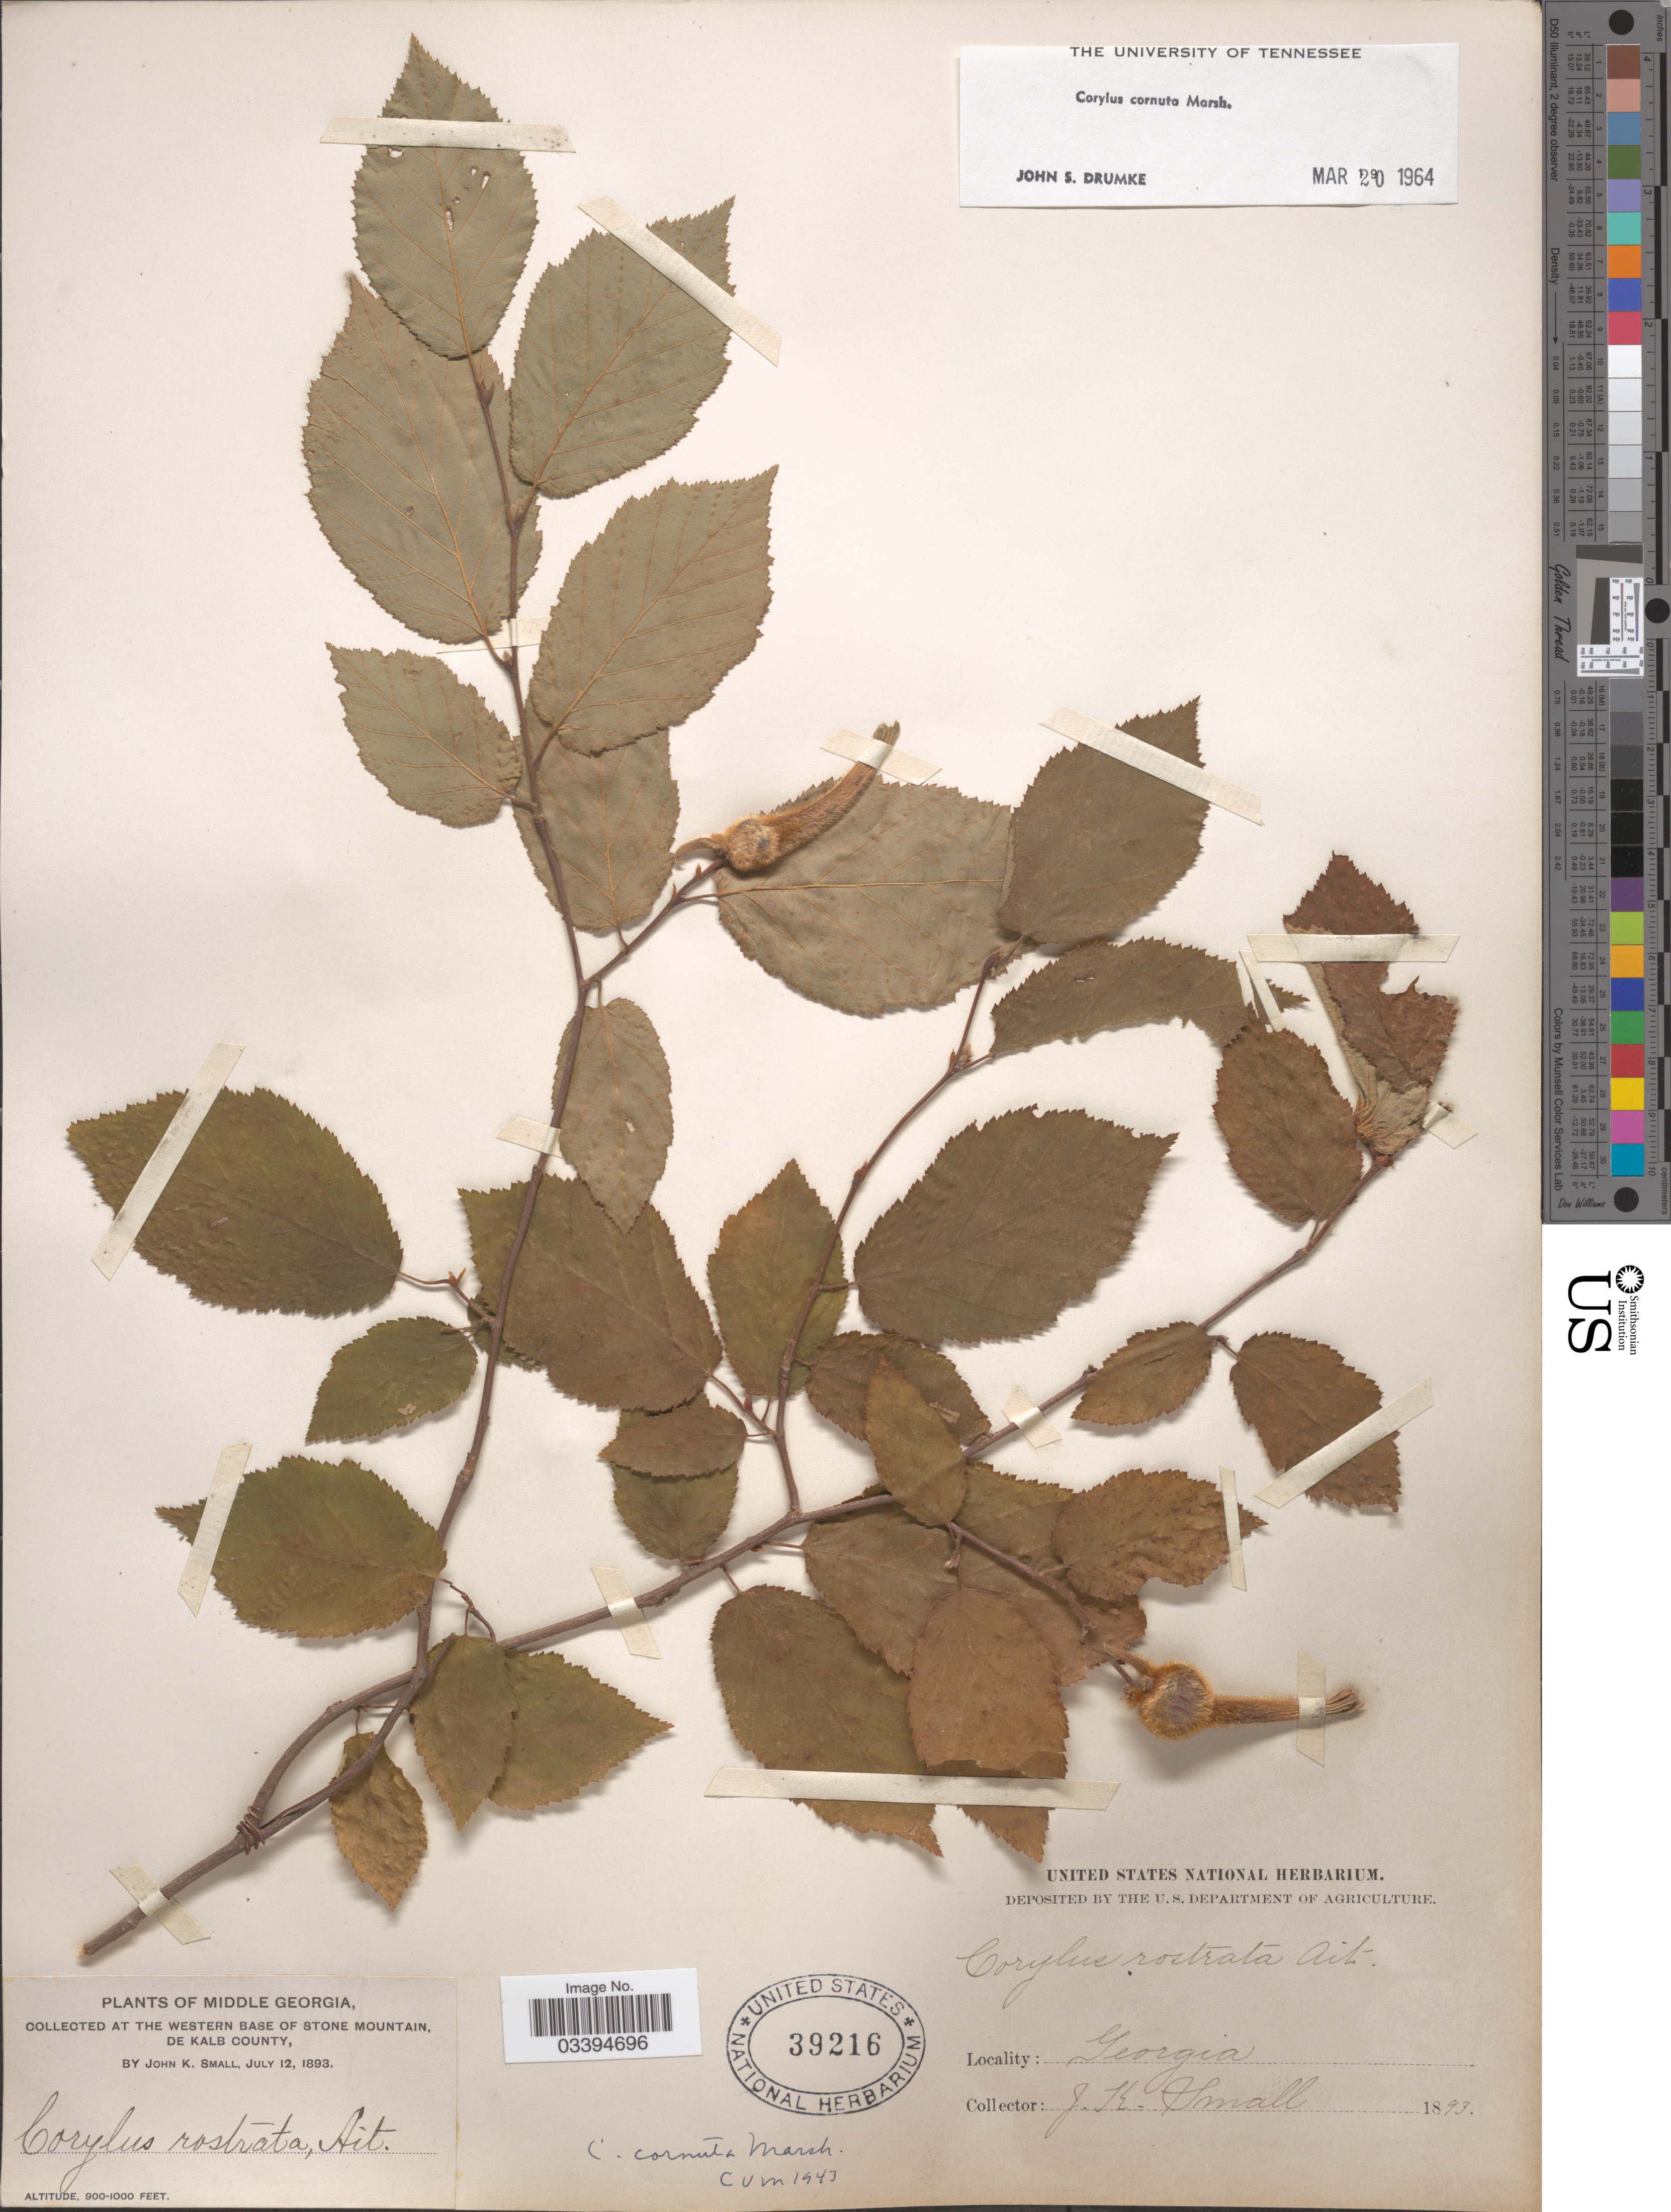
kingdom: Plantae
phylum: Tracheophyta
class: Magnoliopsida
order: Fagales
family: Betulaceae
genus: Corylus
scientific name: Corylus cornuta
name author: Marshall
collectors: J. K. Small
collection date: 1893-07-12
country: United States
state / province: Georgia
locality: Middle Georgia, At the Western Base of Stone Mountain, De Kalb County.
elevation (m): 274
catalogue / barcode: US 39216